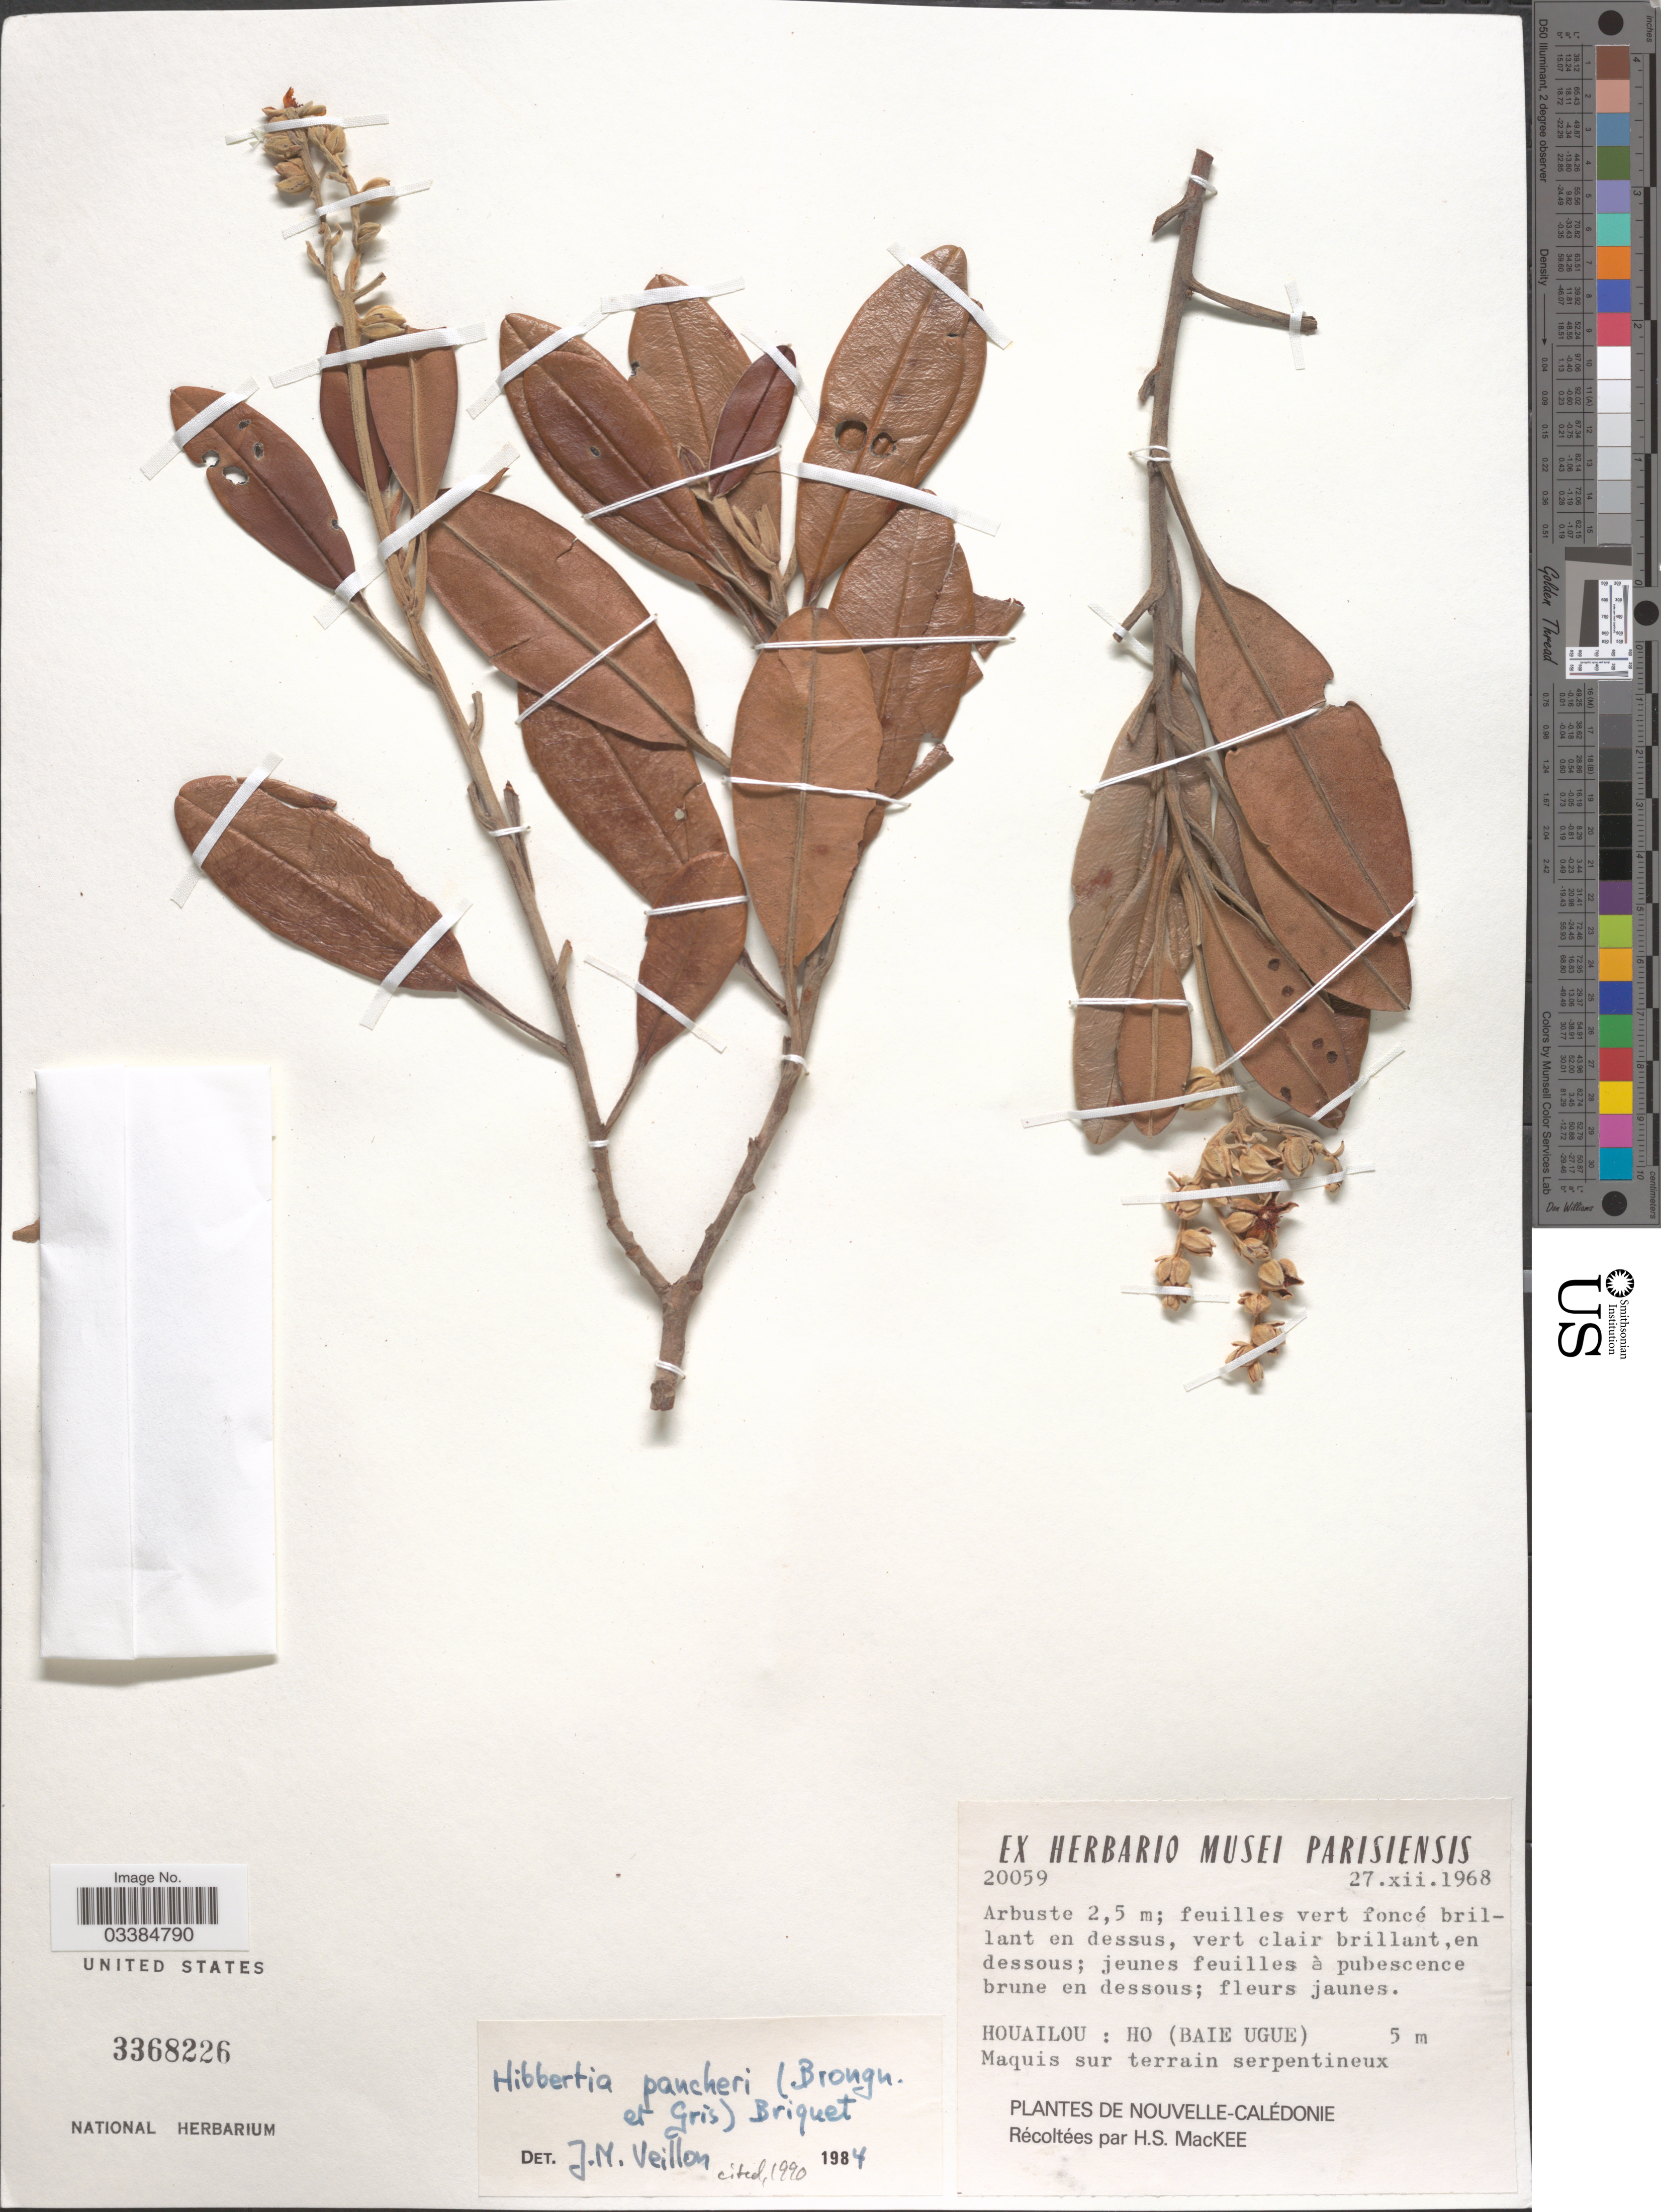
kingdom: Plantae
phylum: Tracheophyta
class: Magnoliopsida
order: Dilleniales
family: Dilleniaceae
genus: Hibbertia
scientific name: Hibbertia pancheri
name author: (Brongn. & Gris) Briq.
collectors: H. S. MacKee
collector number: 20059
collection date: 1968-12-27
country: New Caledonia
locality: Houailou: Ho (Baie Ugue).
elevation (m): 5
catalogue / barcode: US 3368226